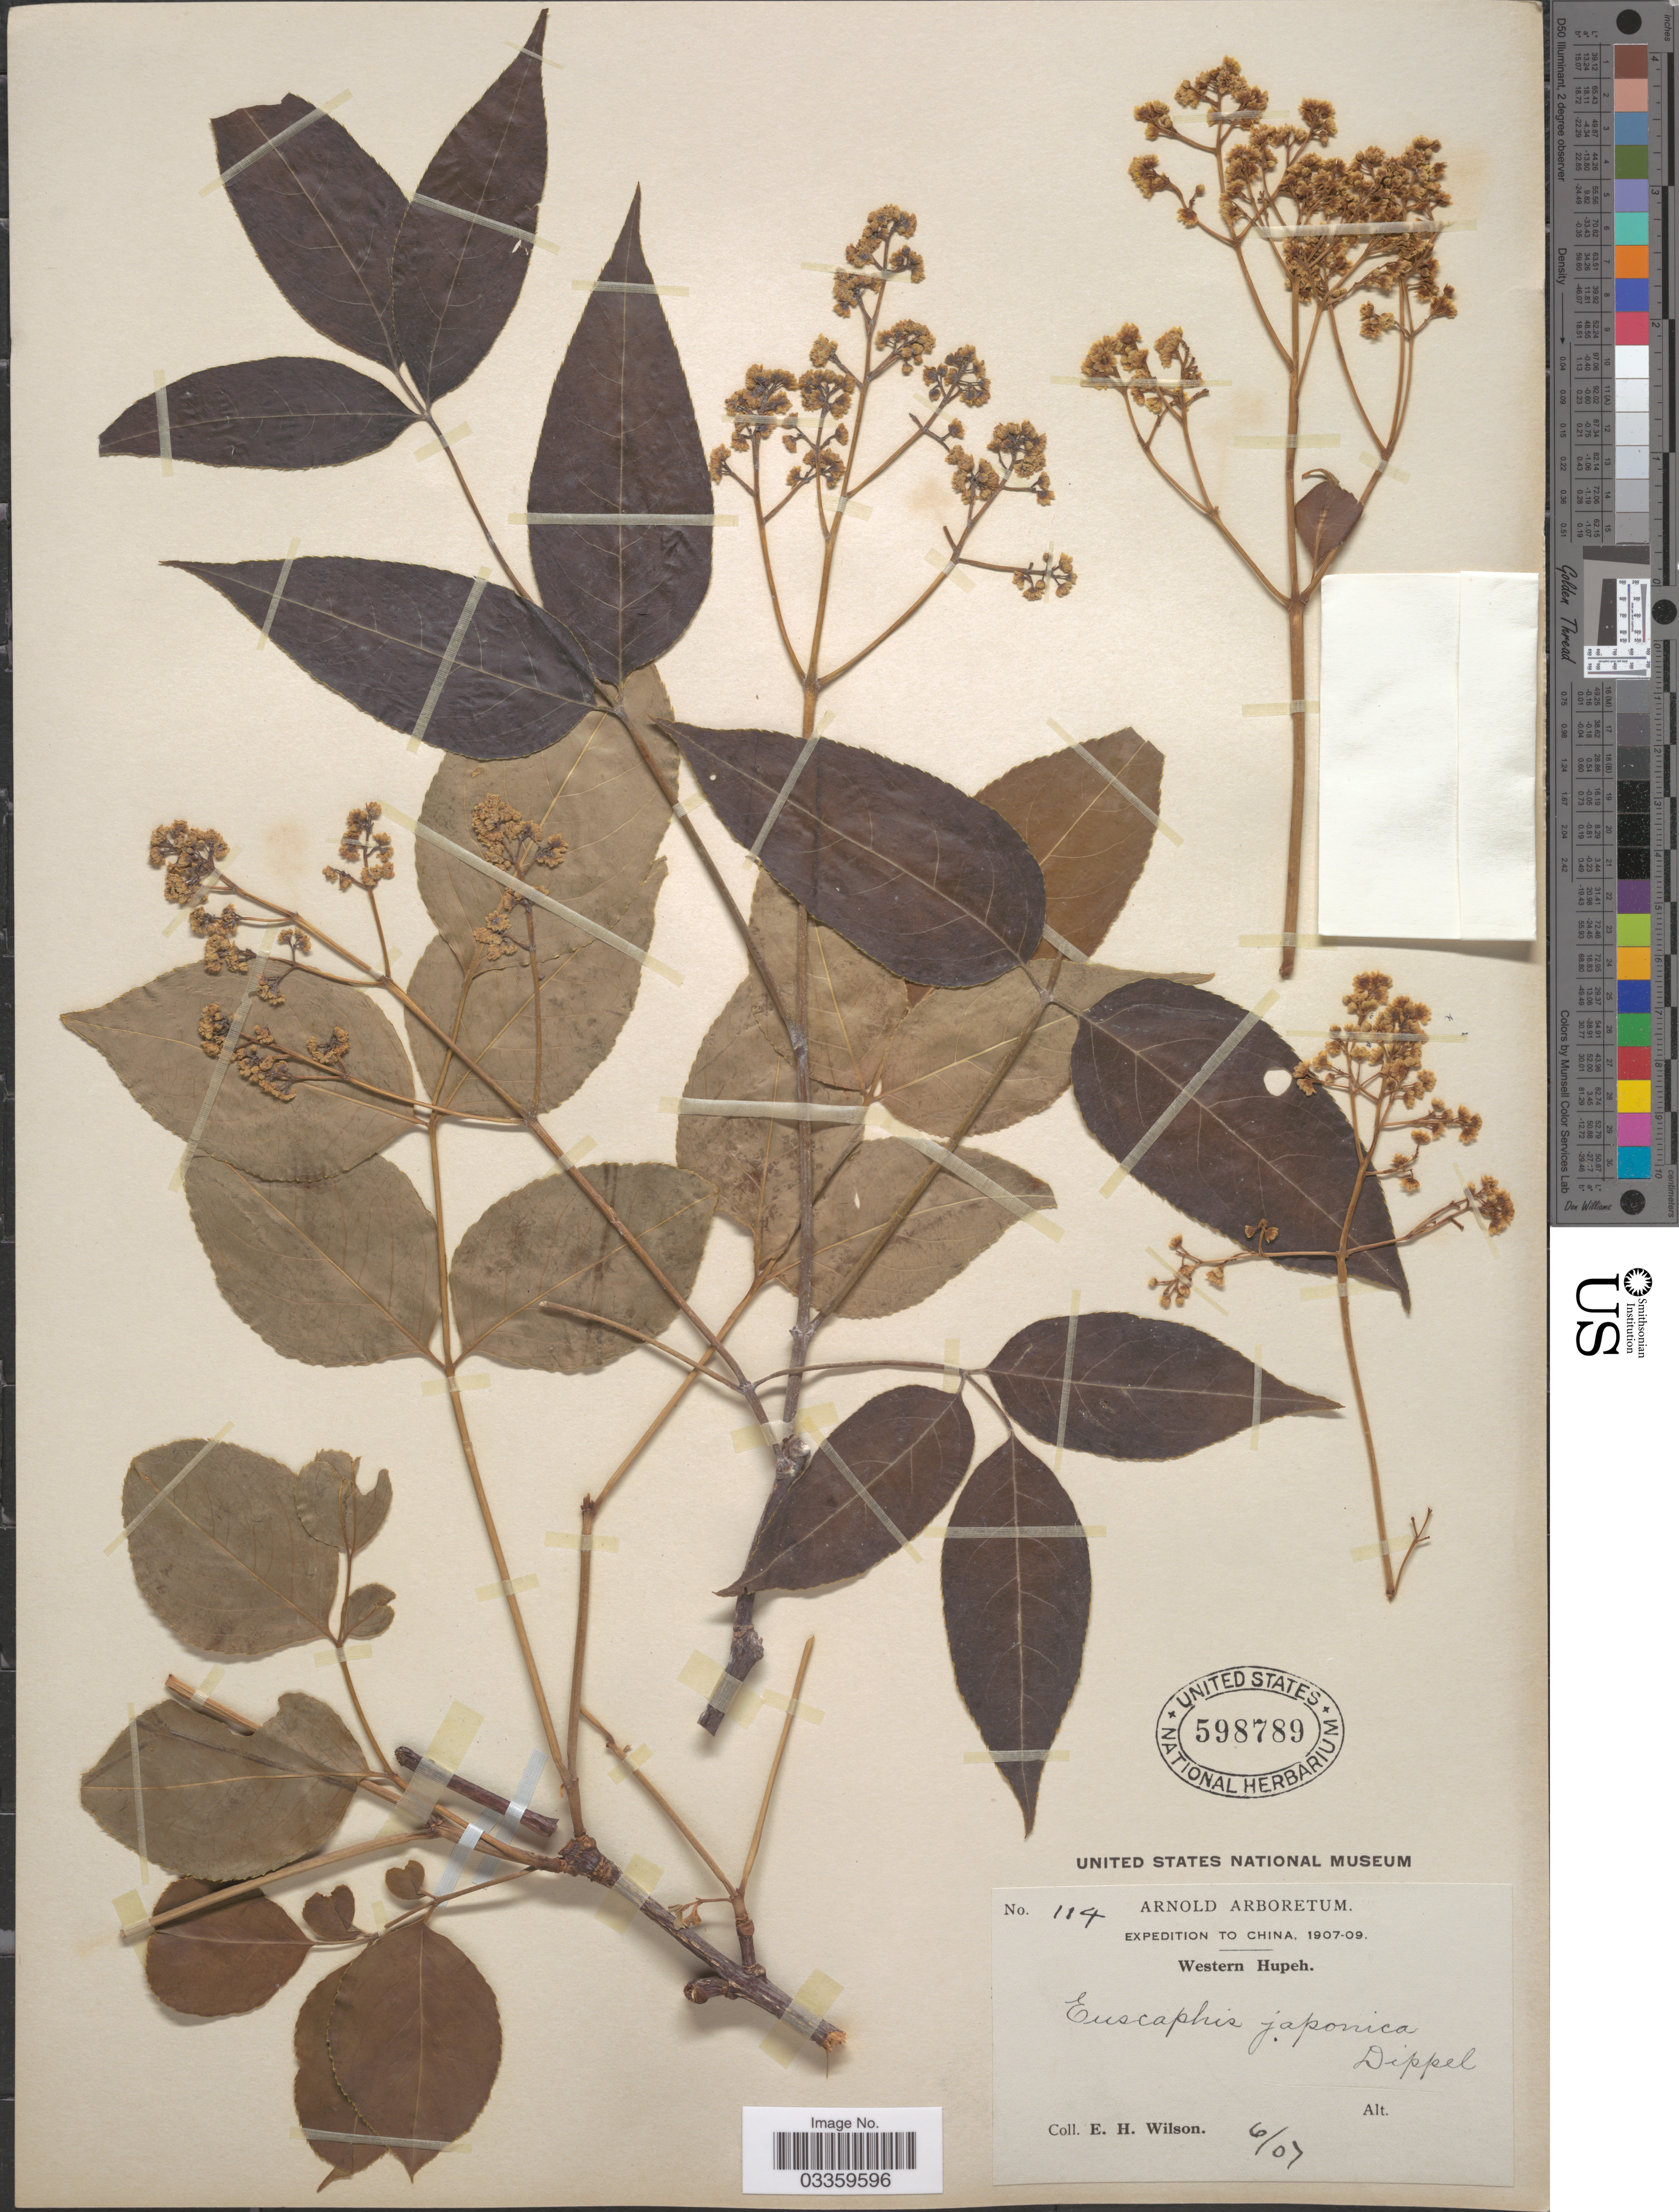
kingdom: Plantae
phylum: Tracheophyta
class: Magnoliopsida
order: Crossosomatales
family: Staphyleaceae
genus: Euscaphis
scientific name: Euscaphis japonica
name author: (Thunb.) Kanitz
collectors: E. Wilson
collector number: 114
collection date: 1907-06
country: China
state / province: Hubei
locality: Western Hupeh.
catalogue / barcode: US 598789